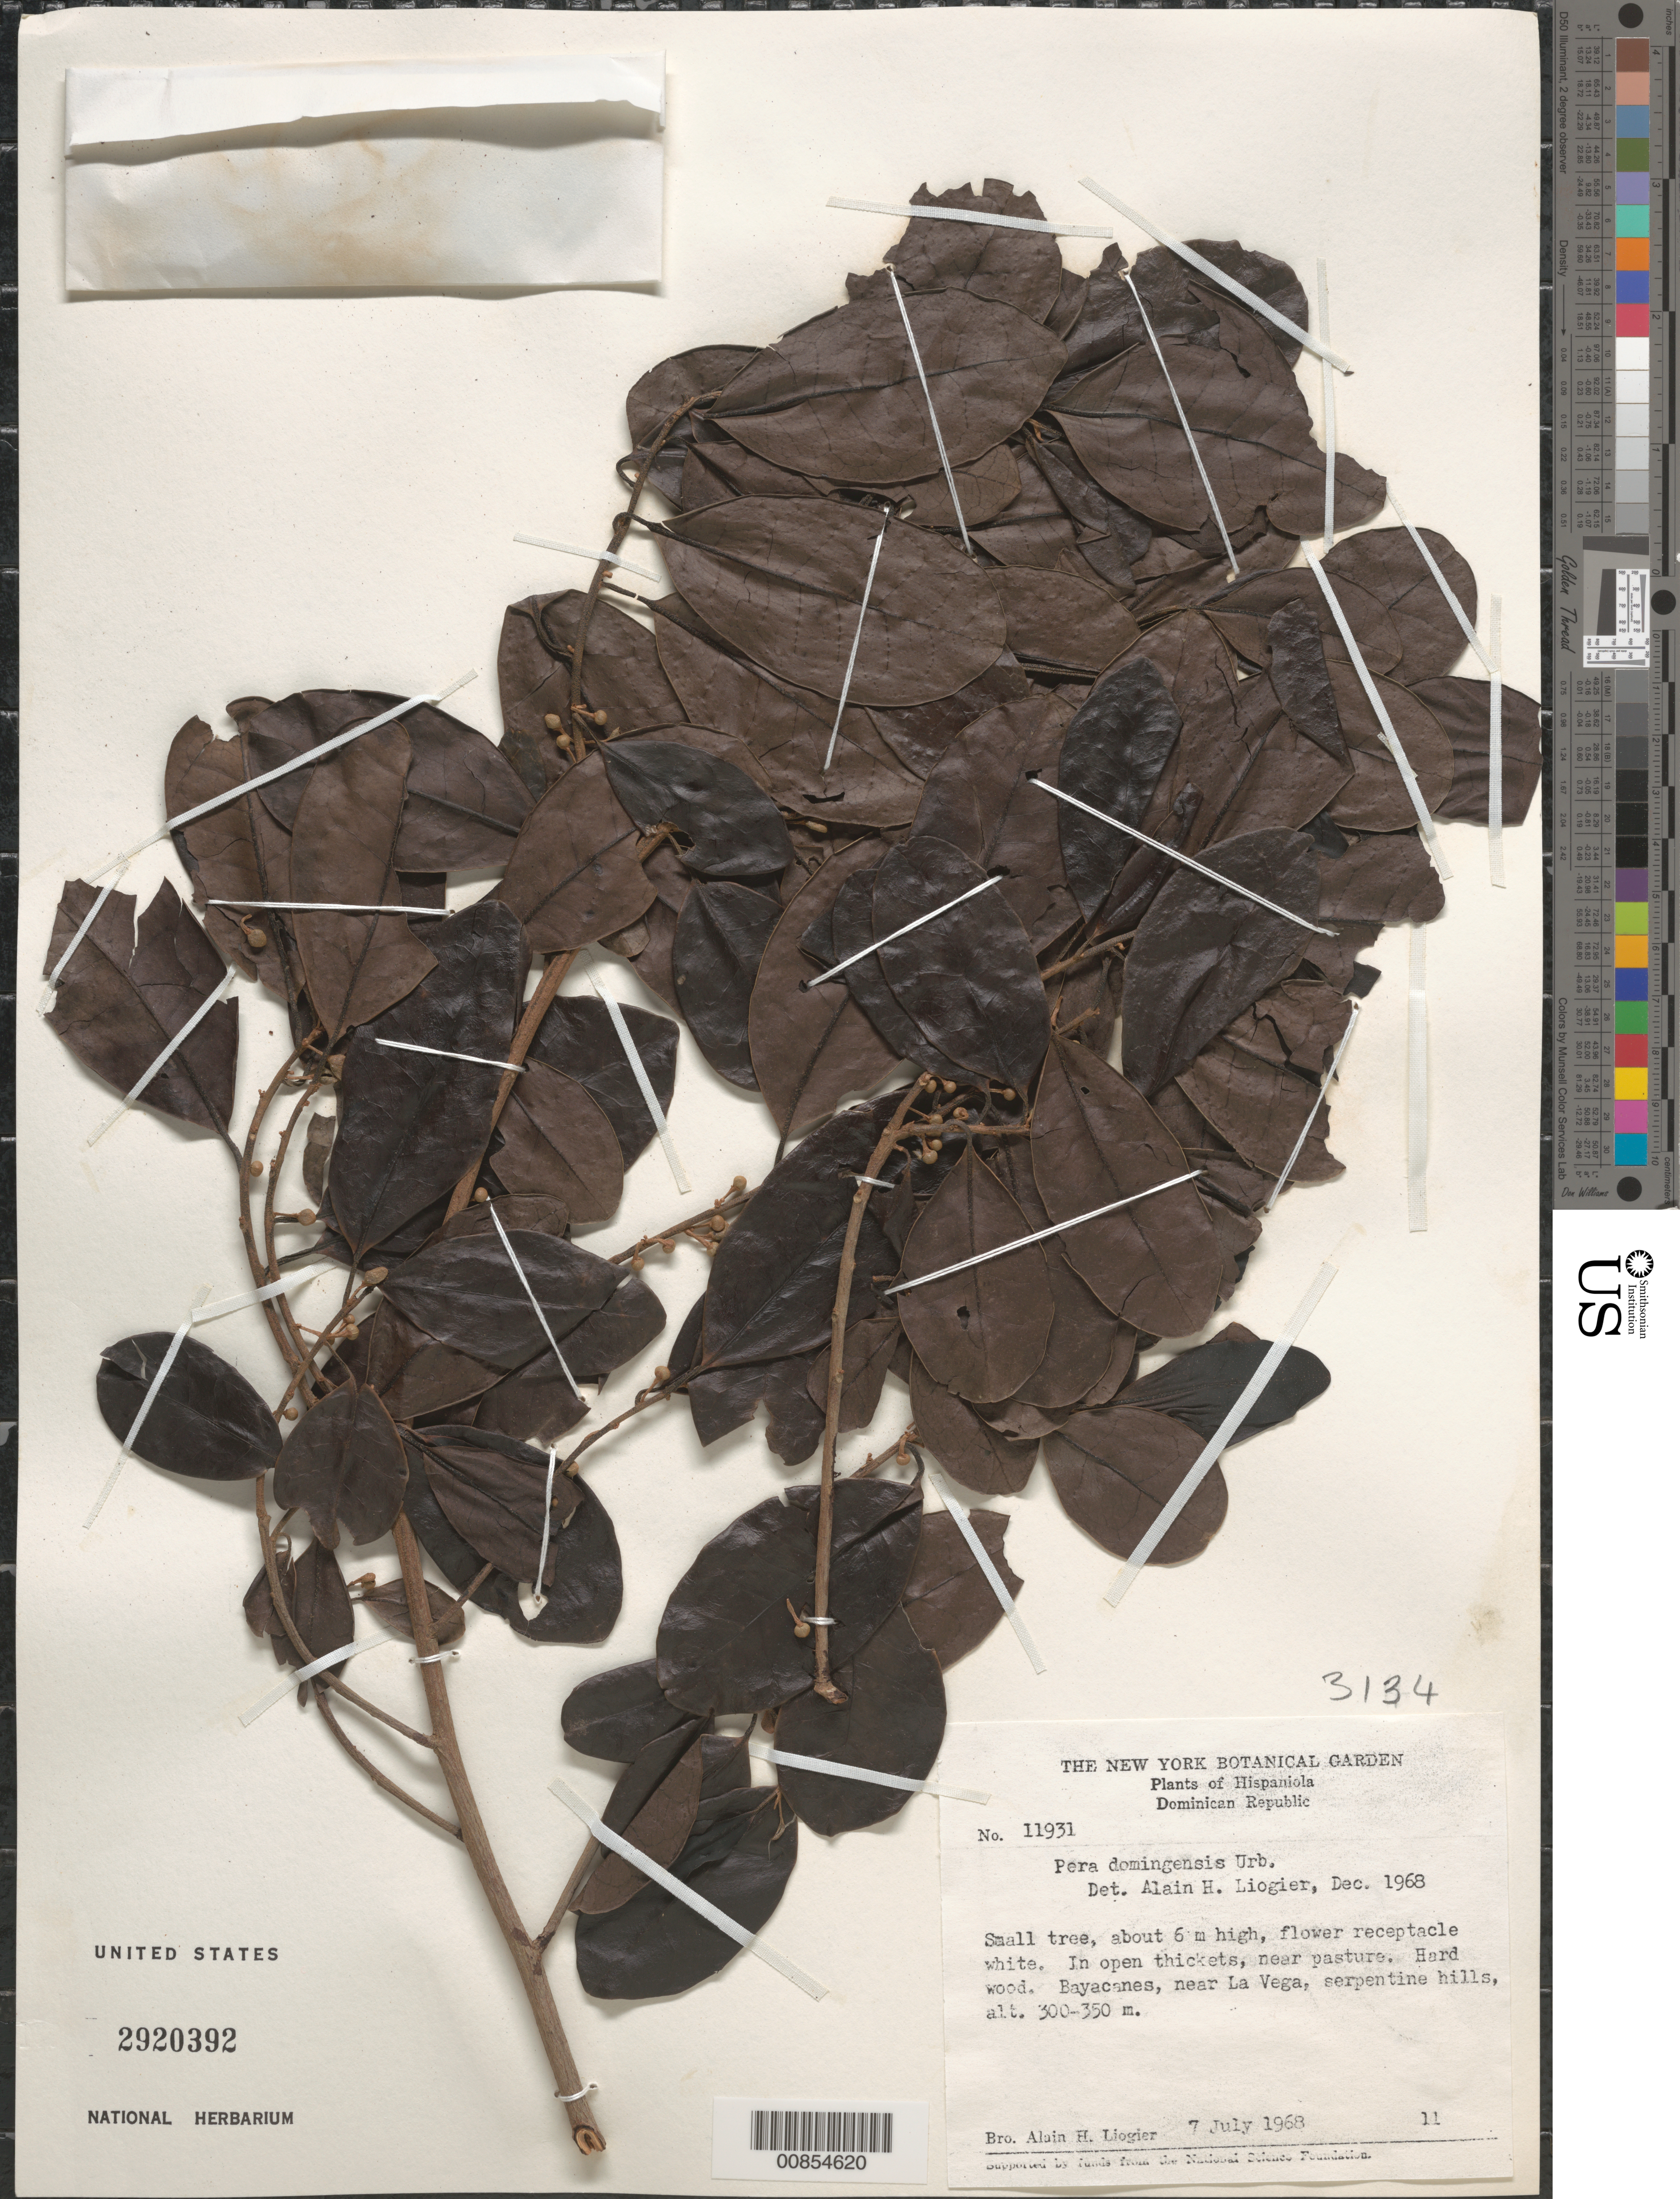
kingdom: Plantae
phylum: Tracheophyta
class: Magnoliopsida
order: Malpighiales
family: Peraceae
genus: Pera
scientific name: Pera bumeliifolia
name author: Griseb.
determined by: Liogier, Alain H.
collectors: A. H. Liogier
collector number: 11931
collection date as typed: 07 Jul 1968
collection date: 1968-07-07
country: Dominican Republic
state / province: La Vega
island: Hispaniola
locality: Bayacanes, near La Vega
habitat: In open thickets, near pasture on serpentine hills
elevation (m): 300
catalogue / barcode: US 2920392